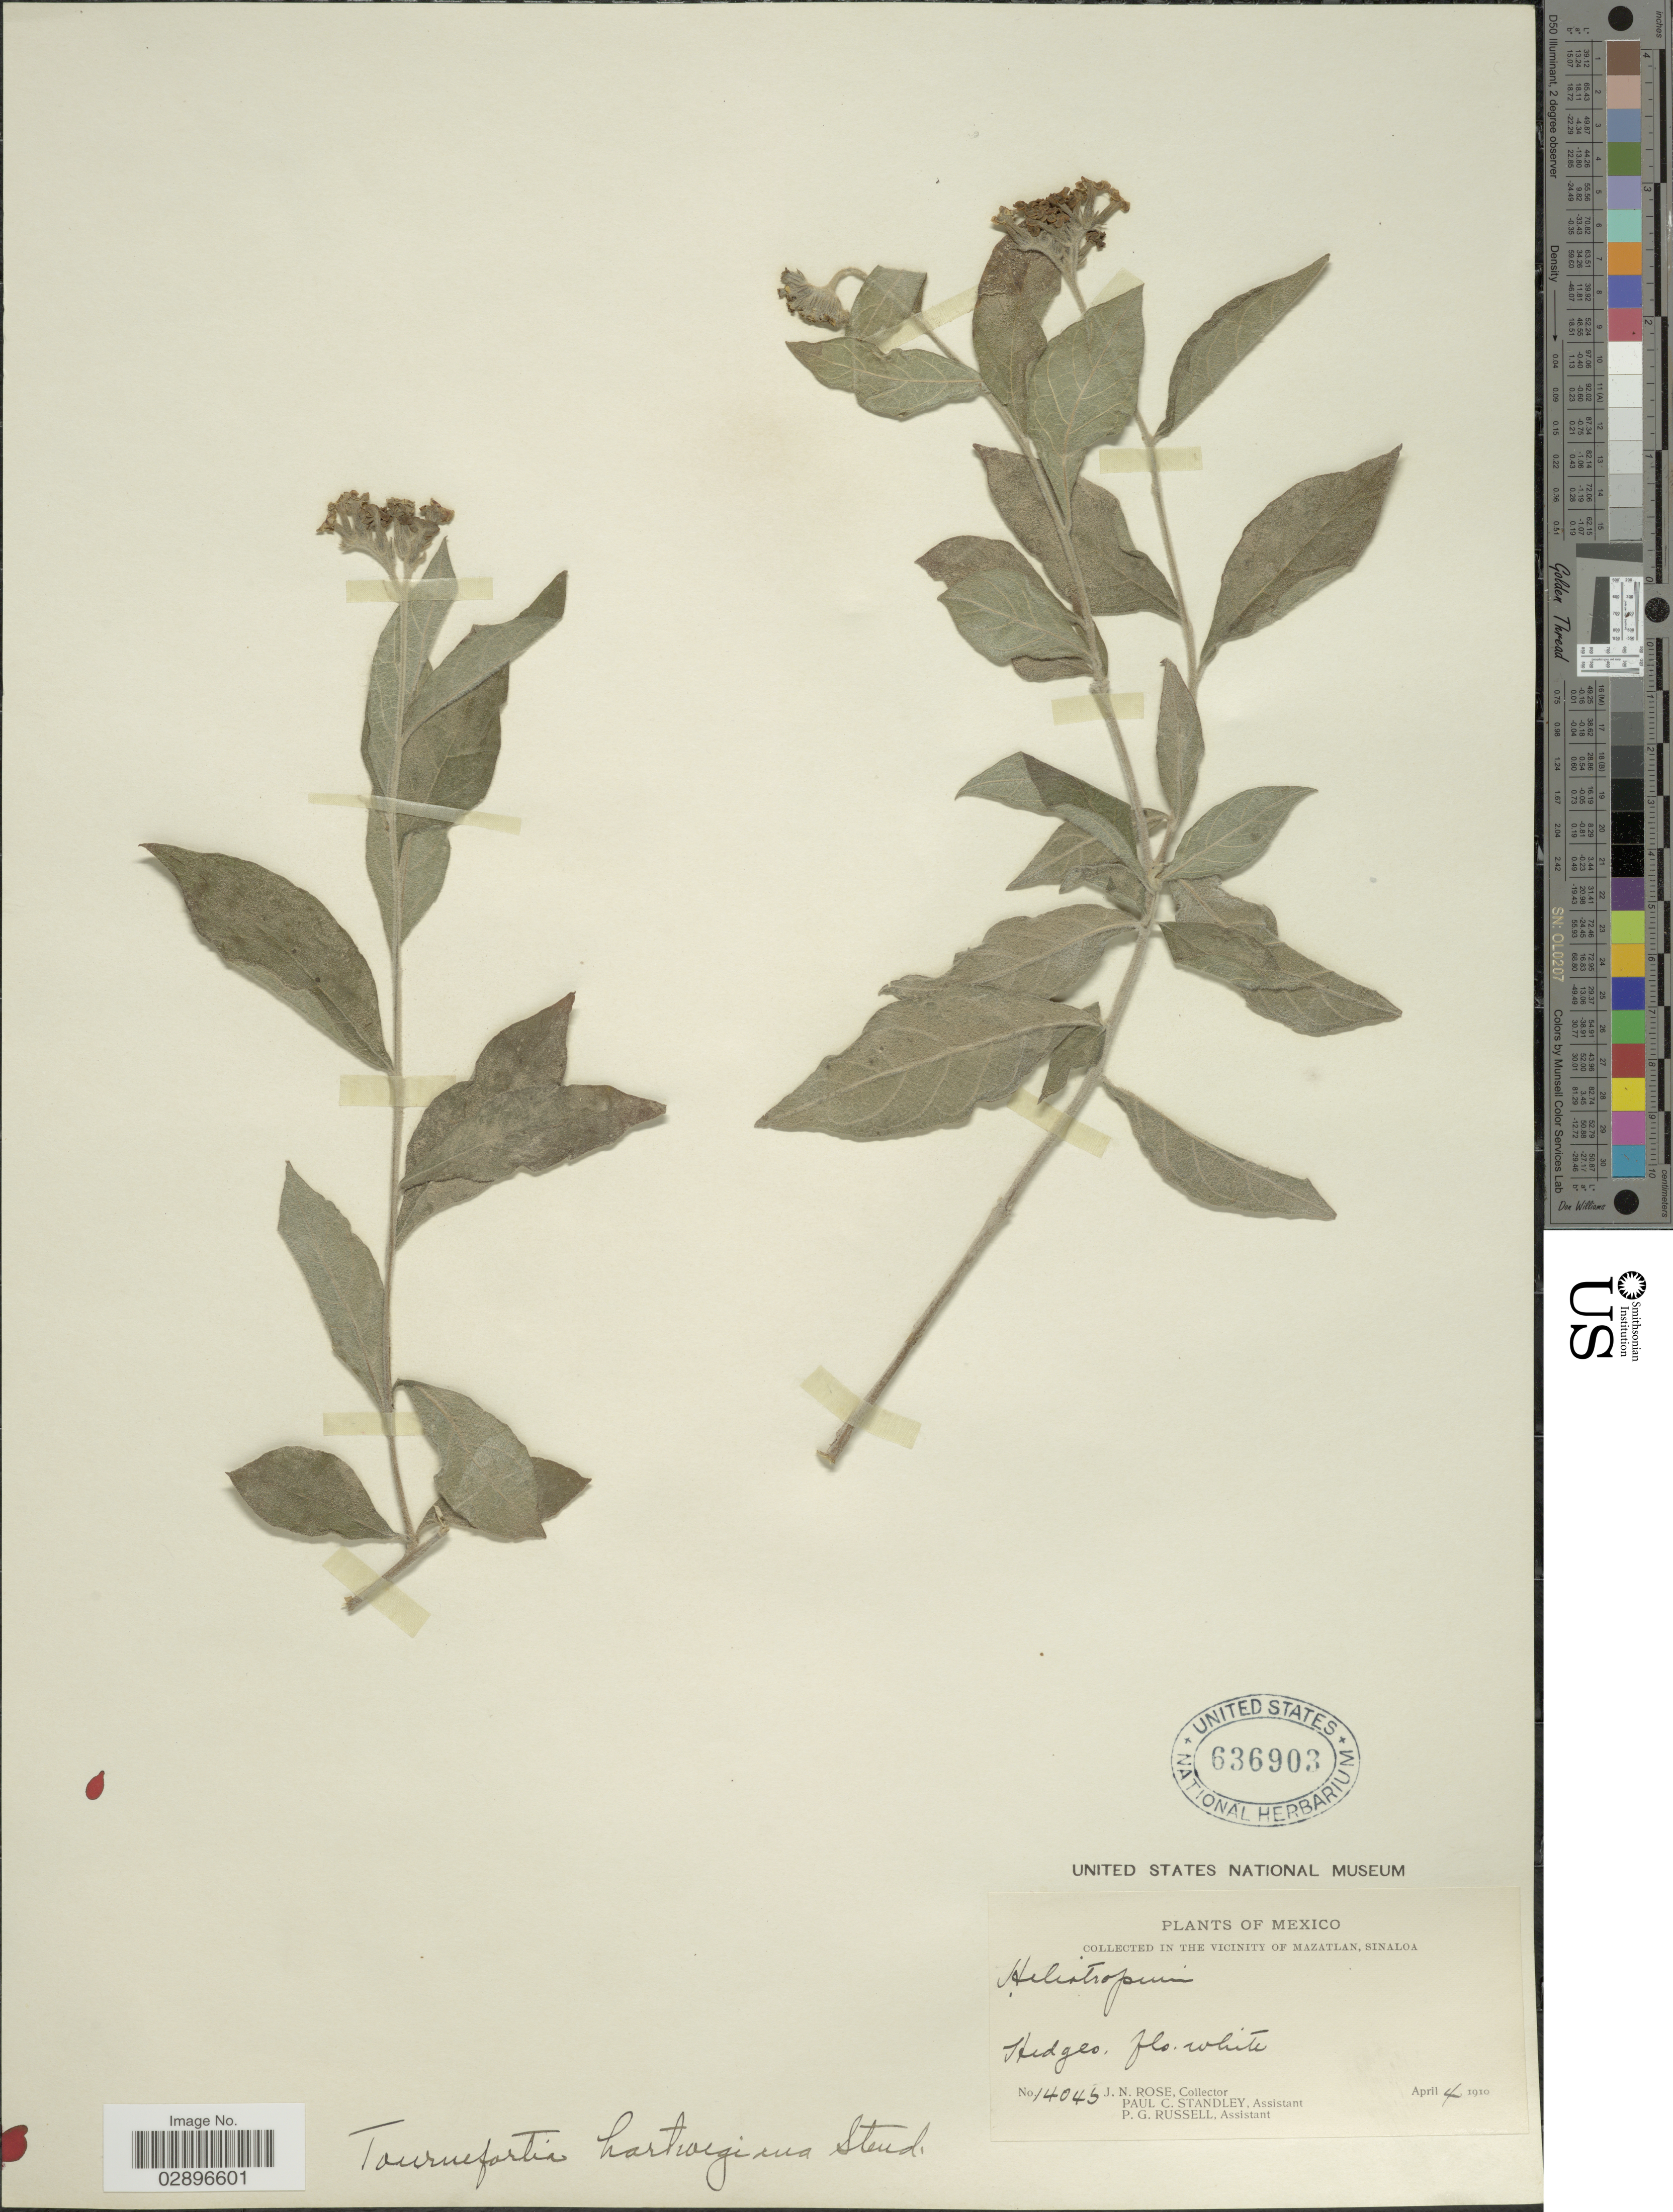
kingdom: Plantae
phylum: Tracheophyta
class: Magnoliopsida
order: Boraginales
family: Heliotropiaceae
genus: Tournefortia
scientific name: Tournefortia hartwegiana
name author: Steud.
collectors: J. N. Rose, P. C. Standley & P. G. Russell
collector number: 14045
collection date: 1910-04-04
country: Mexico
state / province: Sinaloa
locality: In the vicinity of Mazatlan.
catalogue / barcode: US 636903